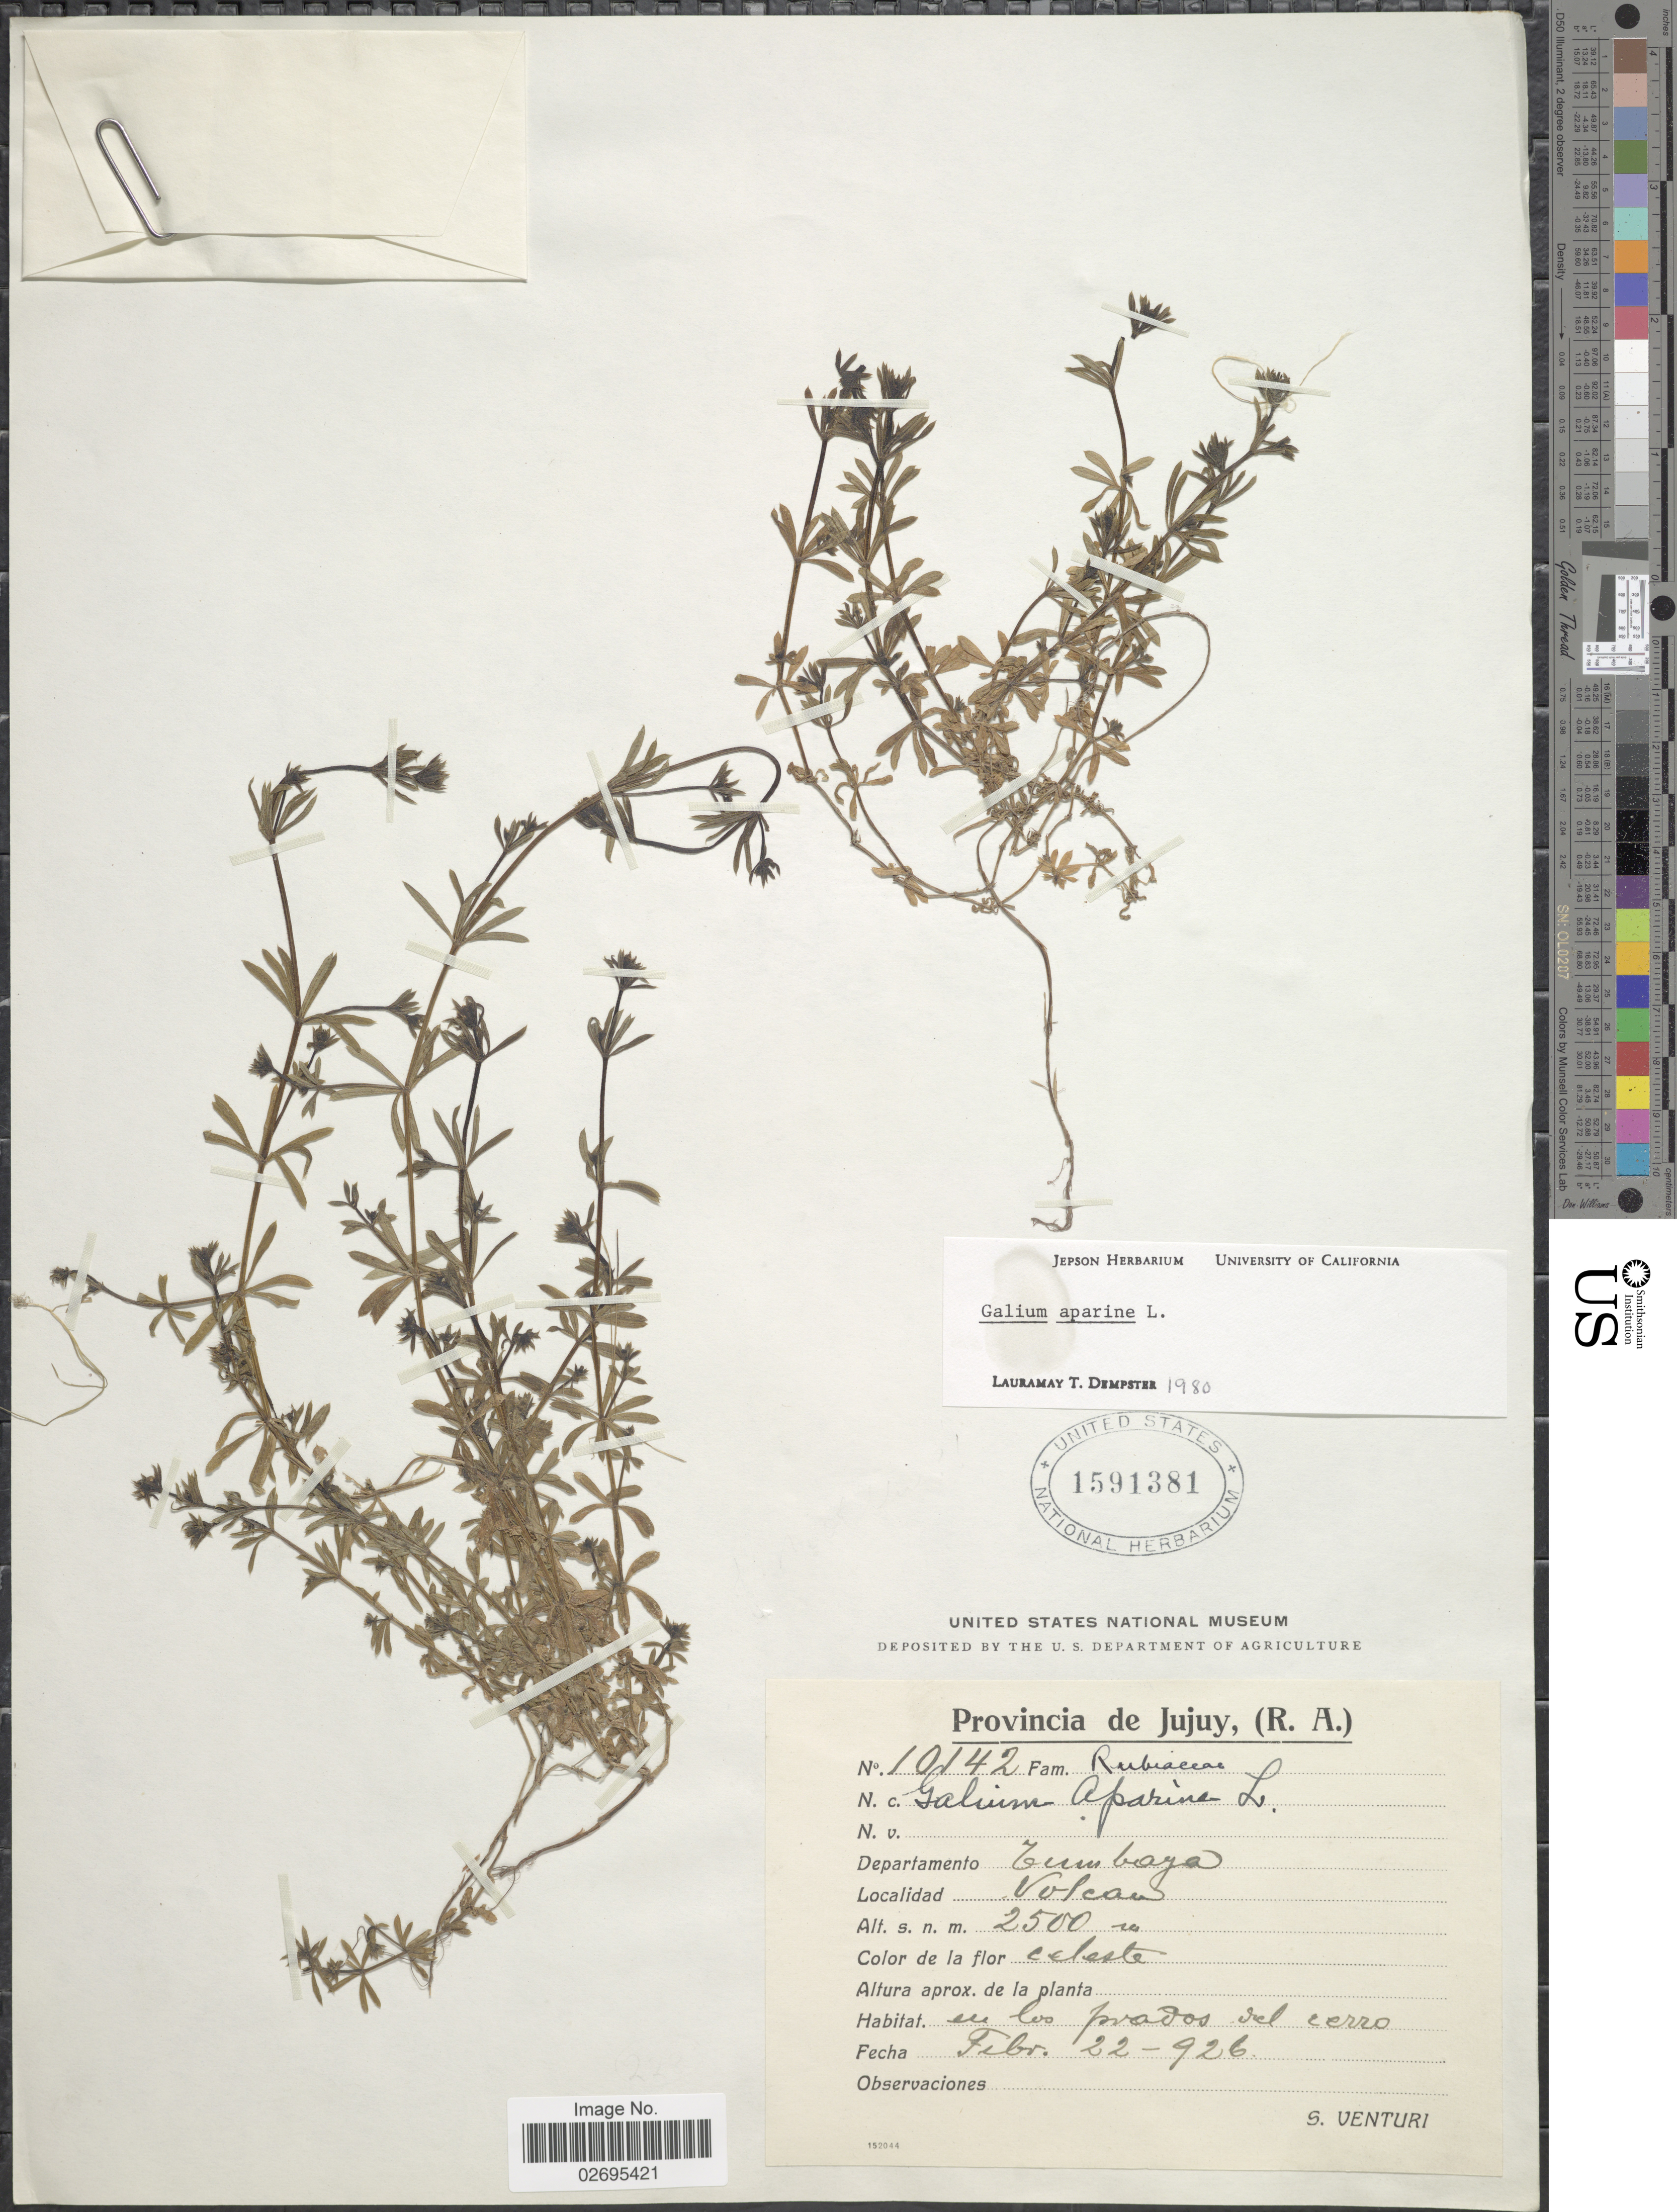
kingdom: Plantae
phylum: Tracheophyta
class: Magnoliopsida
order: Gentianales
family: Rubiaceae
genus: Galium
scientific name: Galium aparine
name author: L.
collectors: S. Venturi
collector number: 10142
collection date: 1926-02-22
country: Argentina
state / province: Jujuy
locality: Provincia de Jujuy (R.A.), Departamento Tumbaya, Volcan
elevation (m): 2500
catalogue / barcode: US 1591381